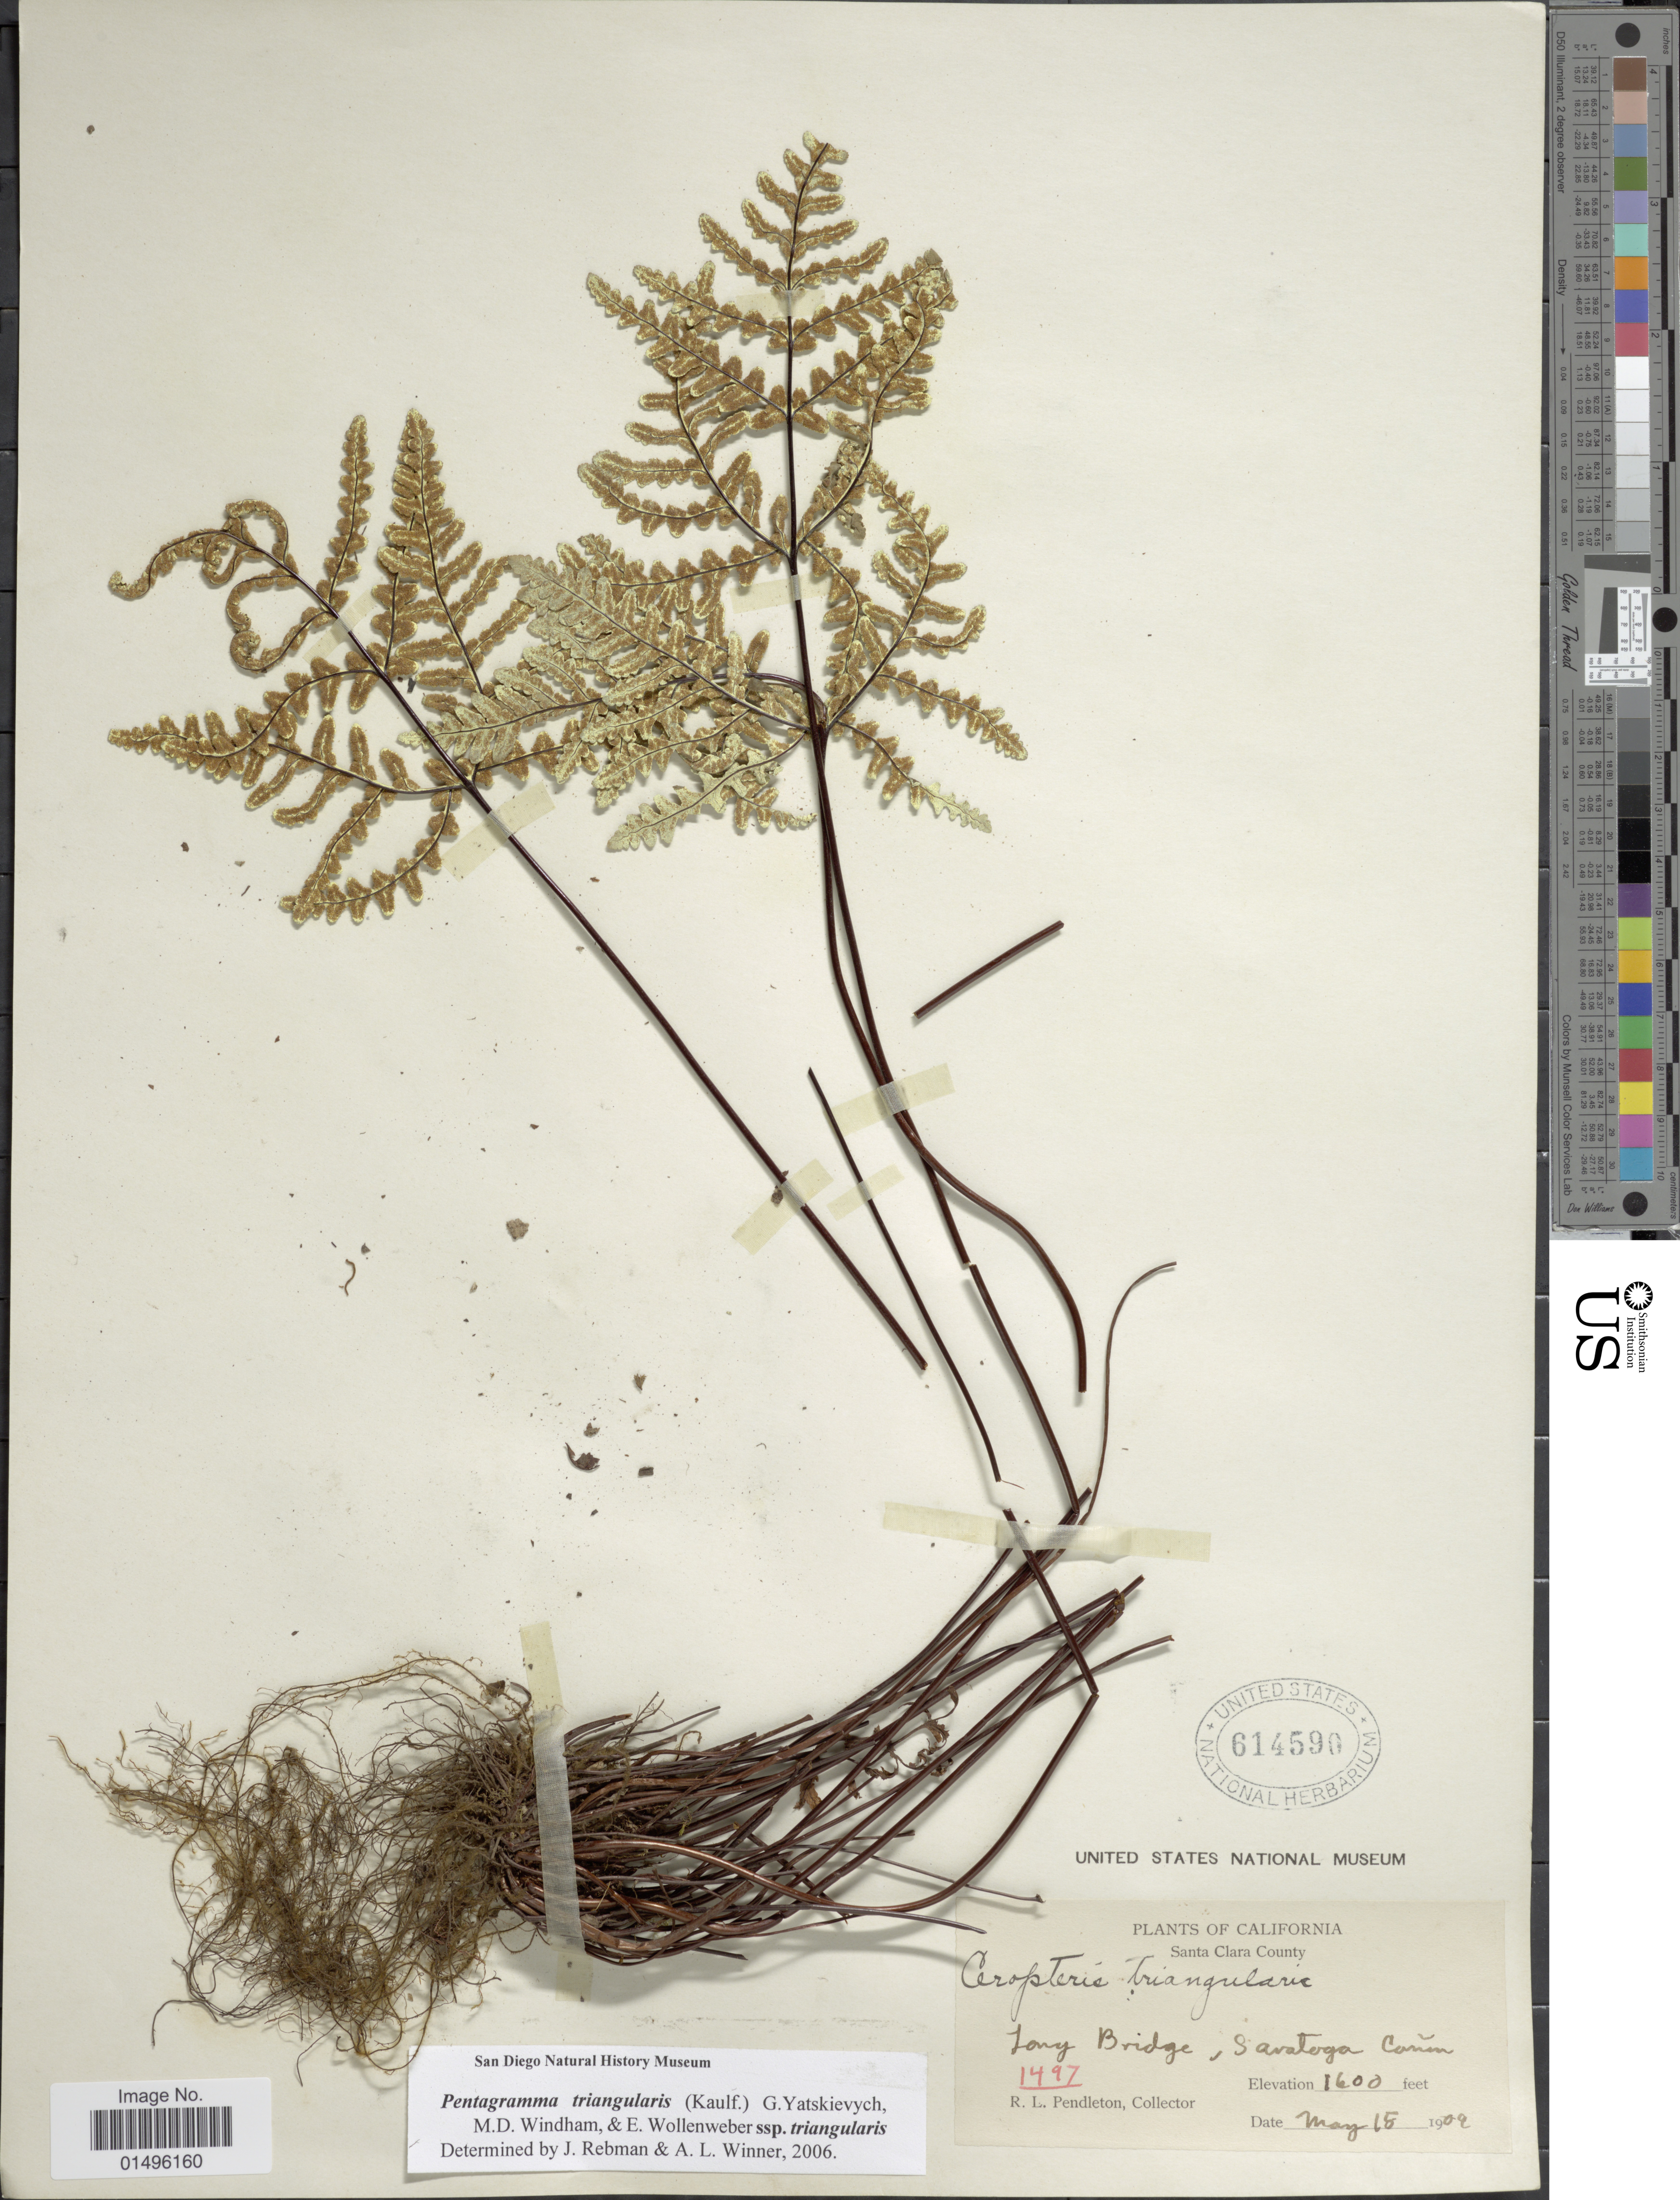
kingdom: Plantae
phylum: Tracheophyta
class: Polypodiopsida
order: Polypodiales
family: Pteridaceae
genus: Pentagramma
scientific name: Pentagramma triangularis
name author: (Kaulf.) Yatsk. et al.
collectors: R. Pendleton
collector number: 1497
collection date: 1909-05-18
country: United States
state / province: California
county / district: Santa Clara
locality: California, Santa Clara County, Larry Bridge, Saratoga Canon.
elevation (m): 488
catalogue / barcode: US 614590